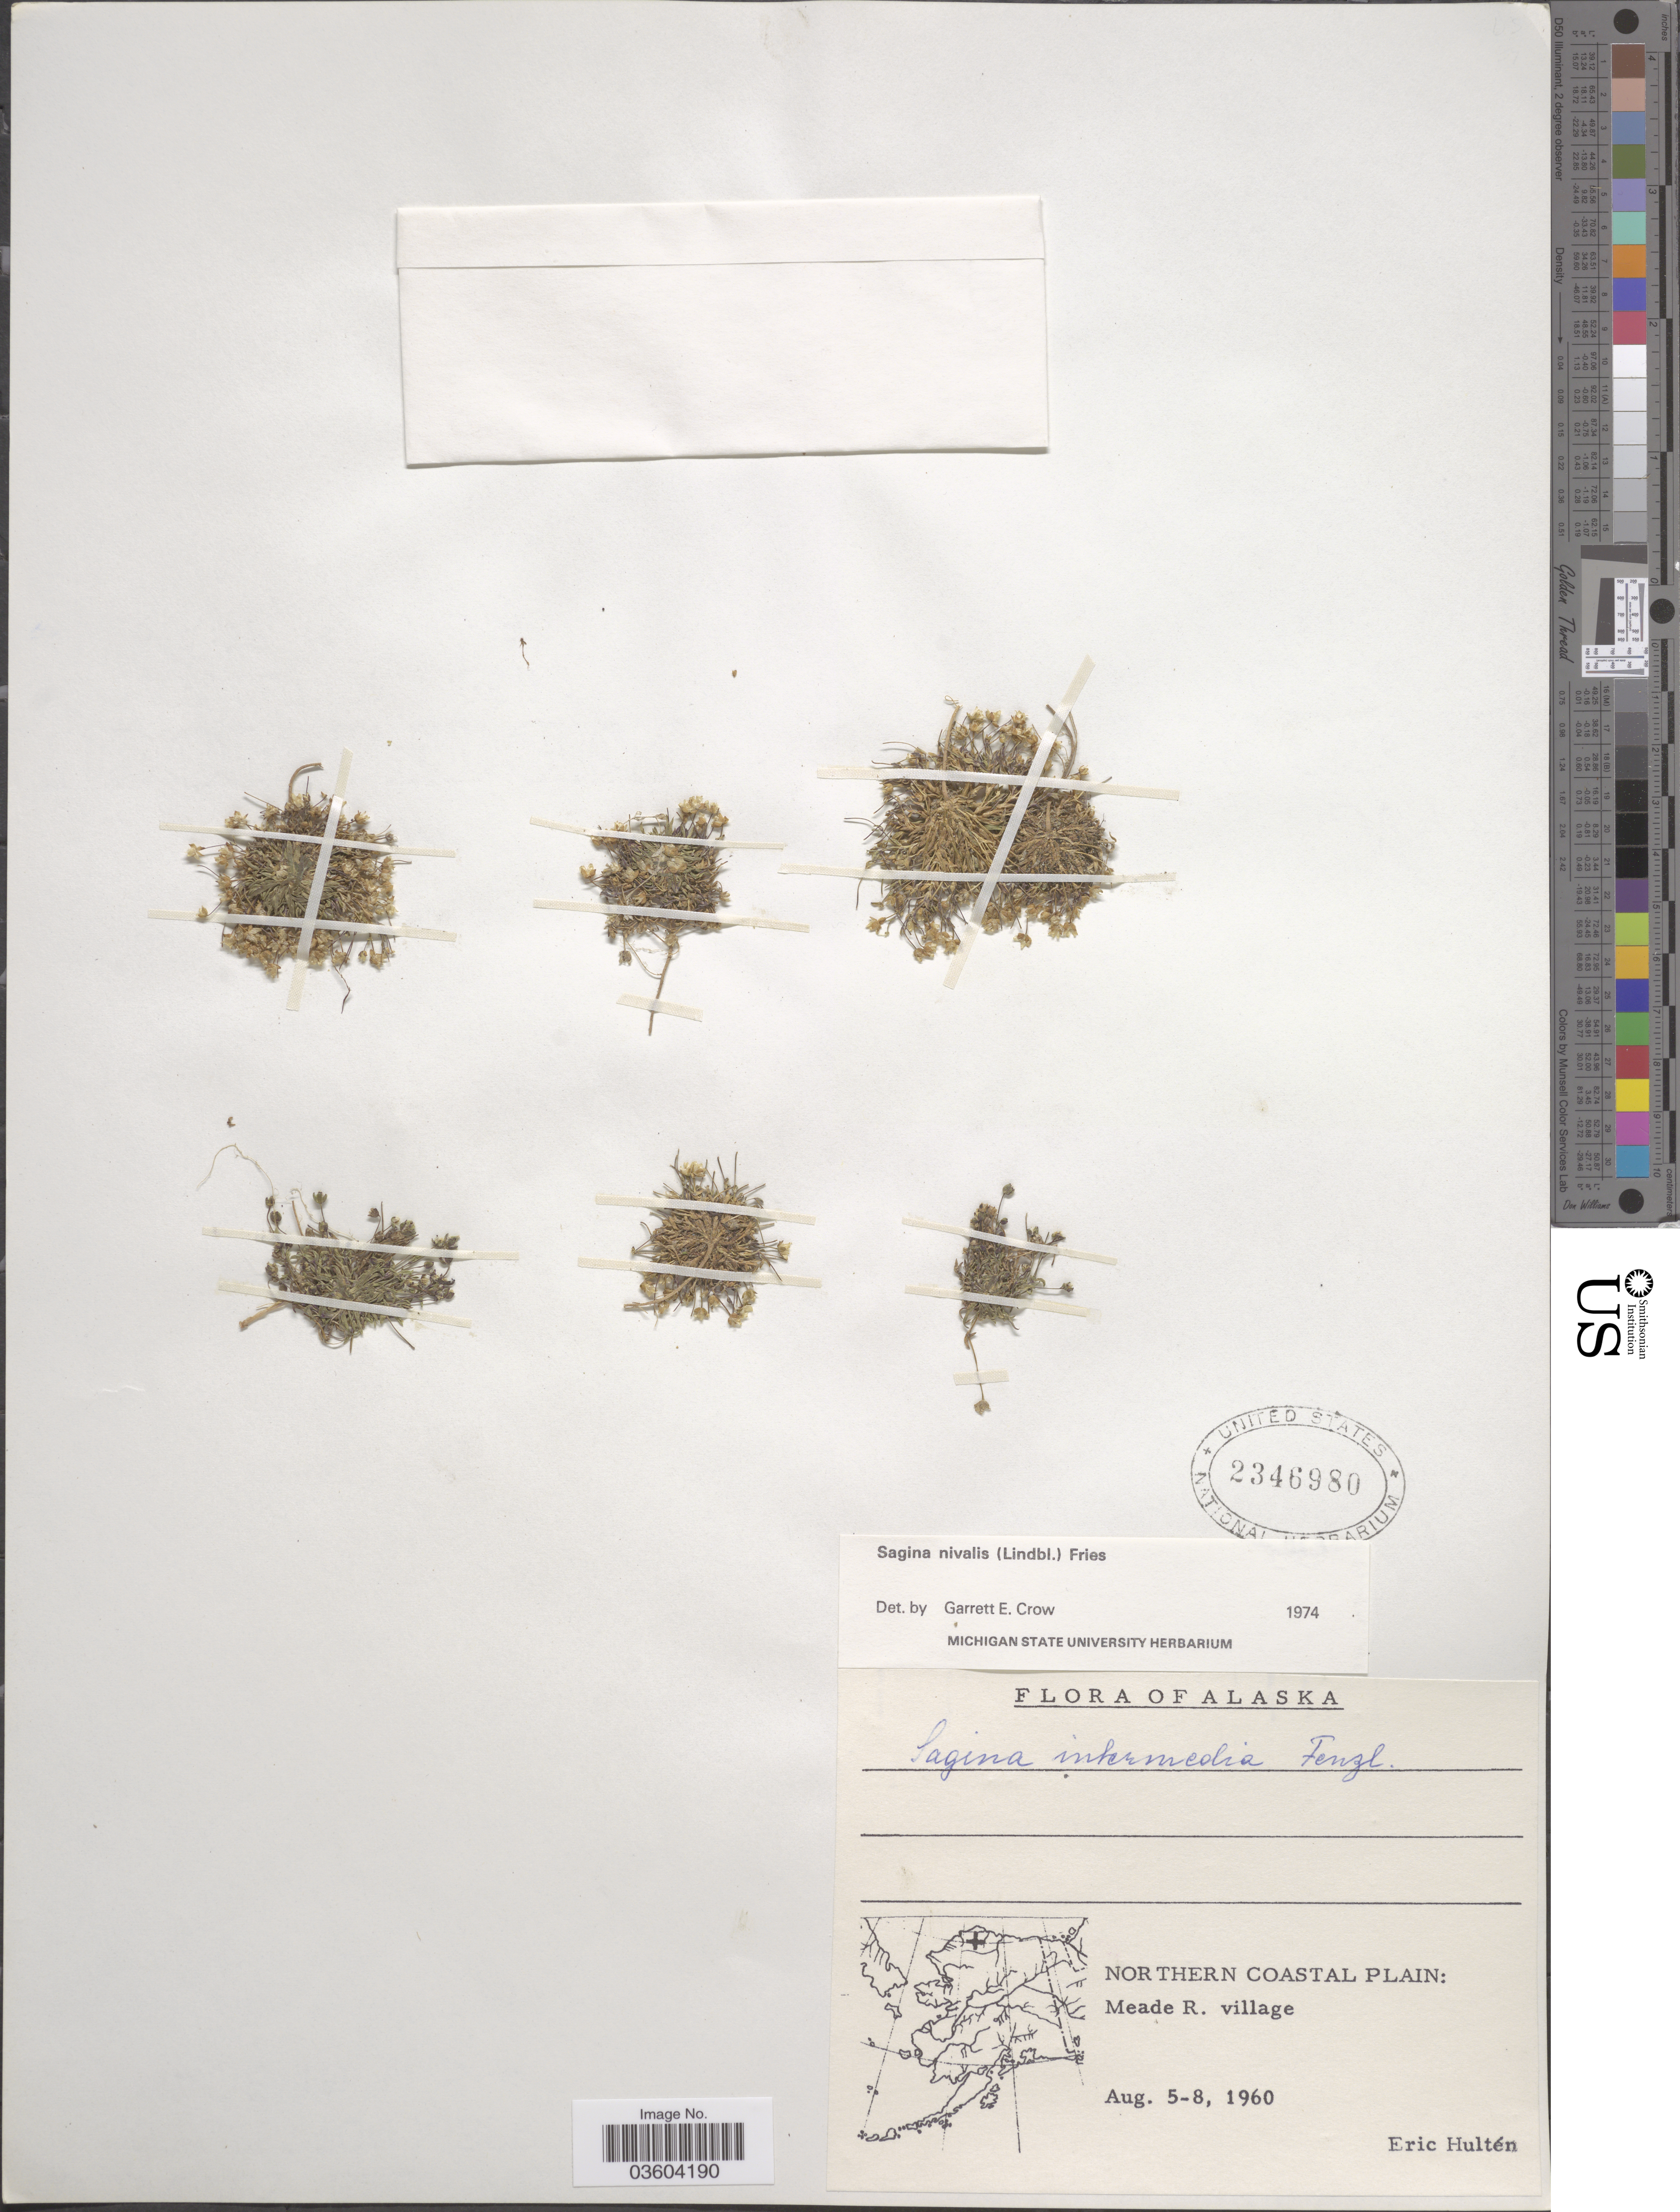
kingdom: Plantae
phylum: Tracheophyta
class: Magnoliopsida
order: Caryophyllales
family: Caryophyllaceae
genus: Sagina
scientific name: Sagina nivalis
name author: (Lindblom) Fr.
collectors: E. G. Hultén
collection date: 1960-08-05/1960-08-08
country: United States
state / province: Alaska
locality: Northern Coastal Plain: Meade R. village.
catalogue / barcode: US 2346980